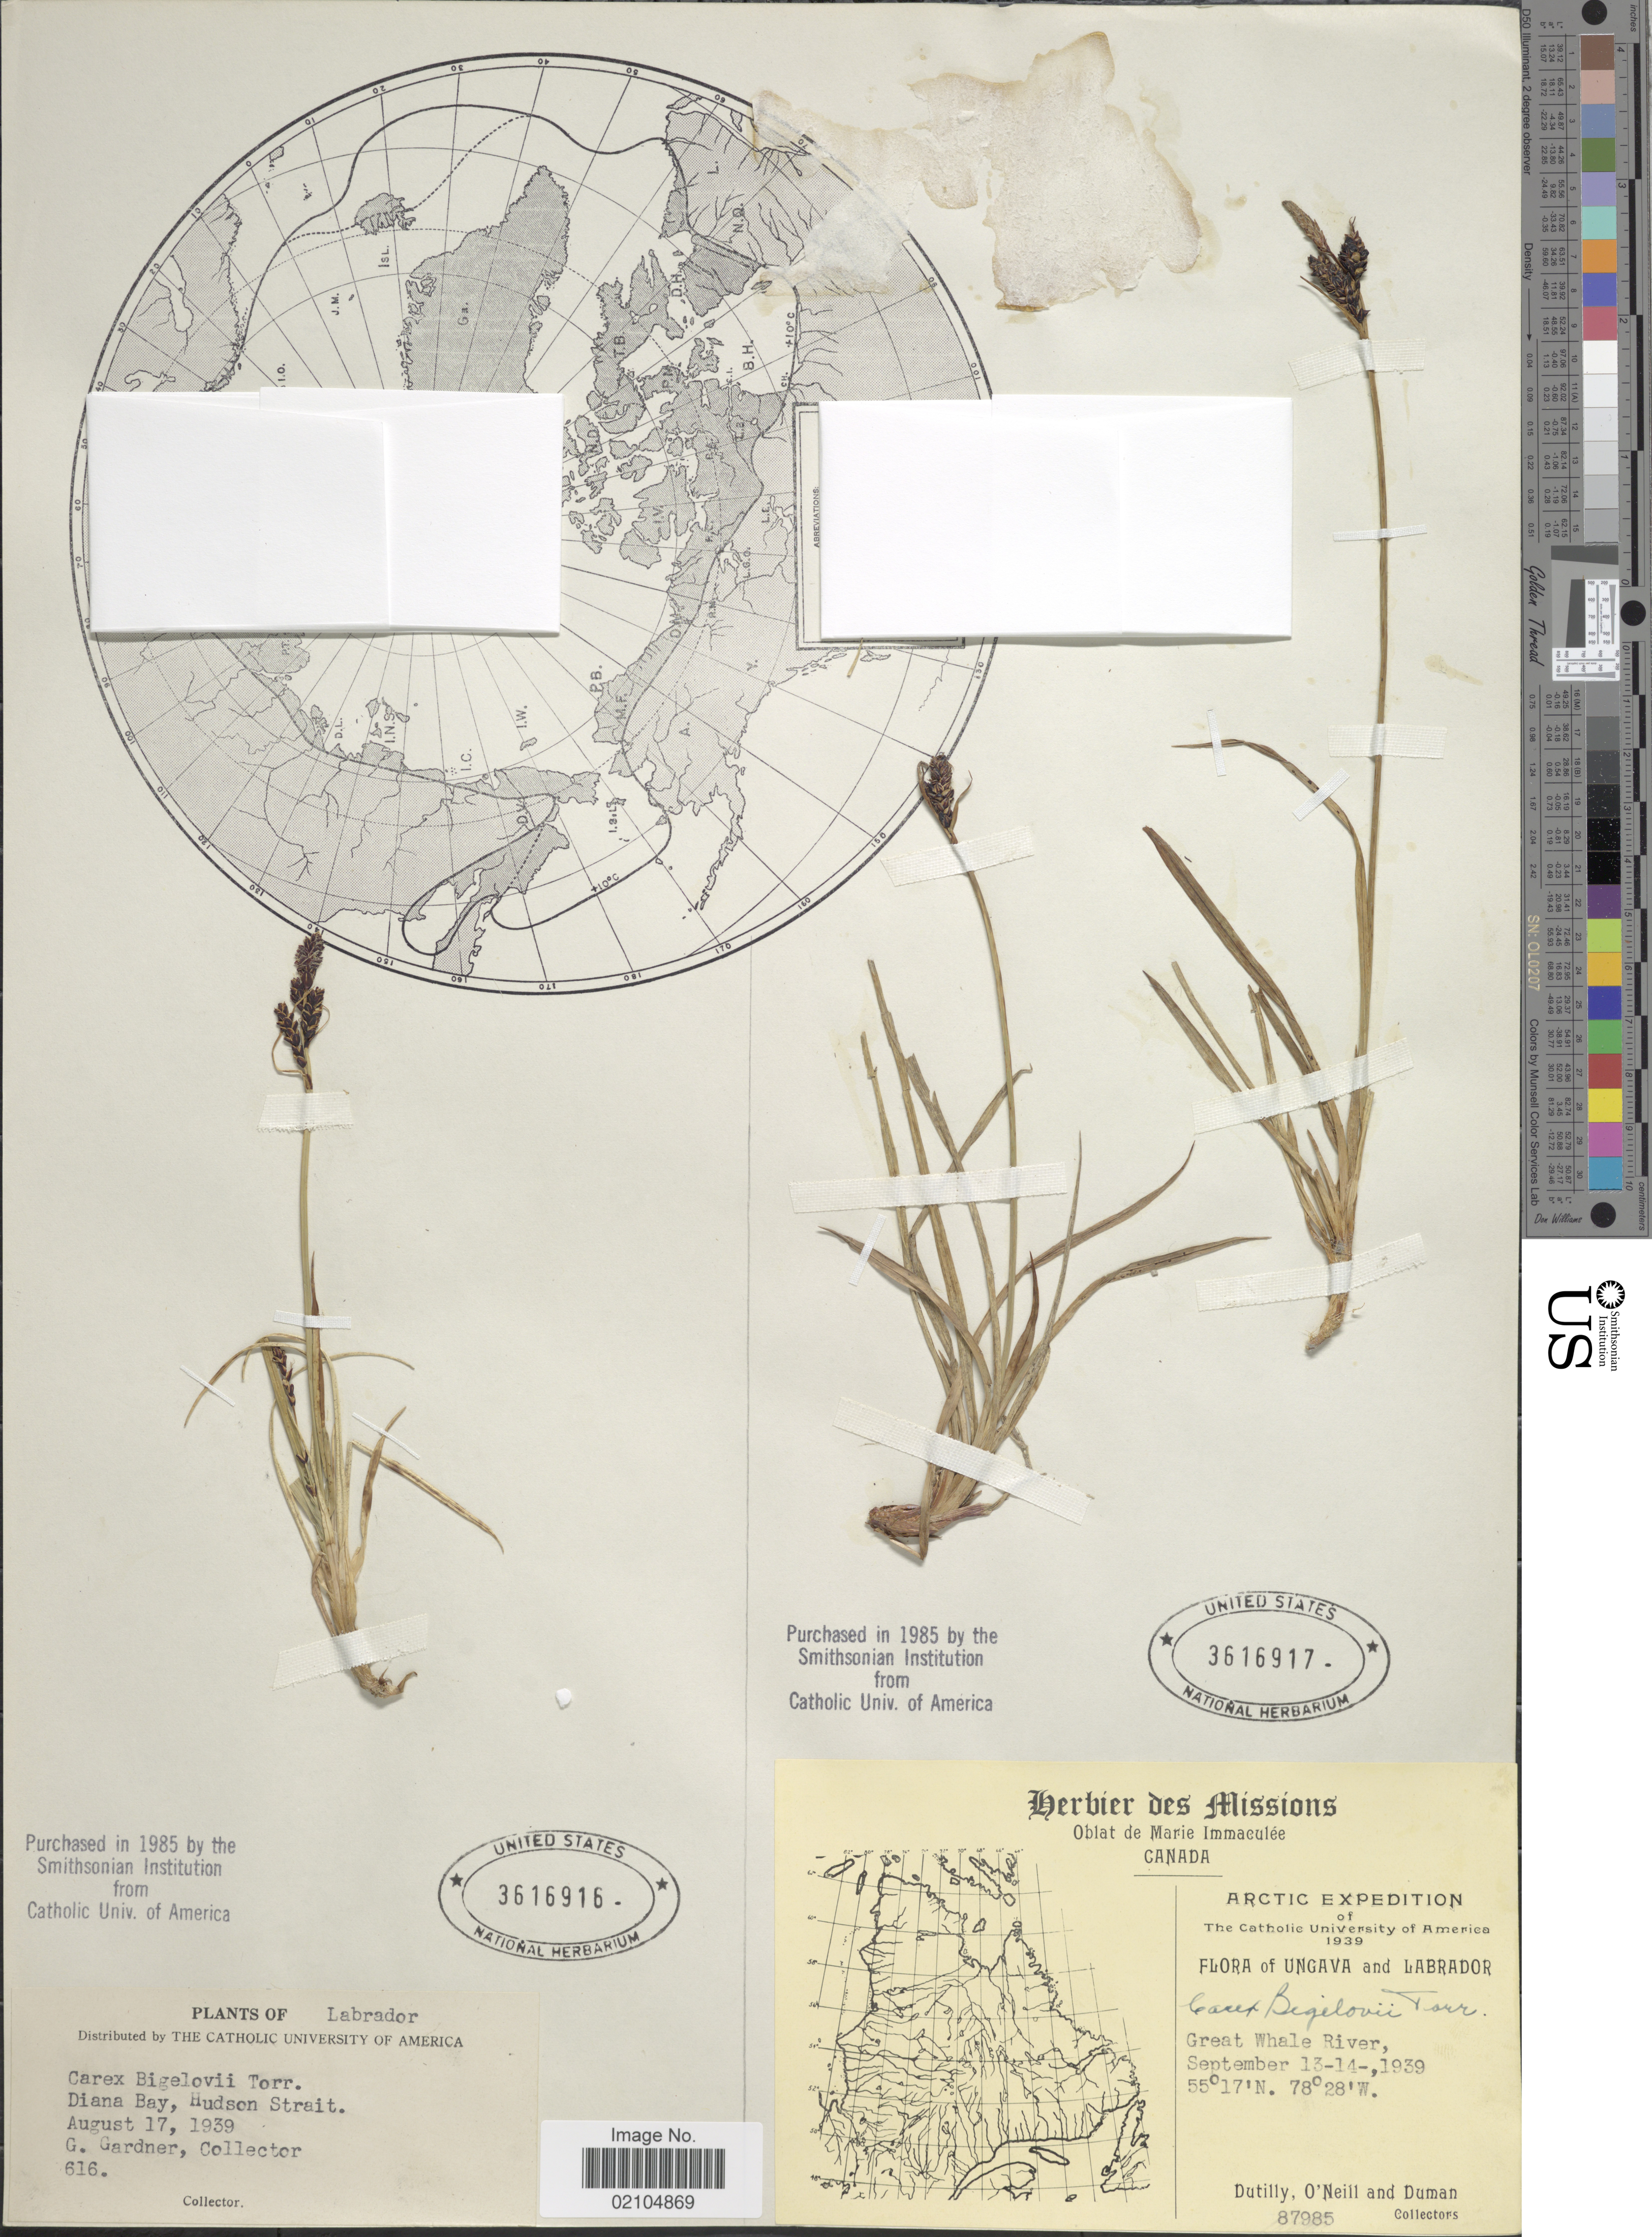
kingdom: Plantae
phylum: Tracheophyta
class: Liliopsida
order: Poales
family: Cyperaceae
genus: Carex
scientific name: Carex bigelowii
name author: Torr. ex Schwein.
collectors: G. Gardner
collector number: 616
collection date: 1939-08-17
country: Canada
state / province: Newfoundland and Labrador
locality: Labrador, Diana Bay, Hudson Strait.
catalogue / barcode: US 3616916-2